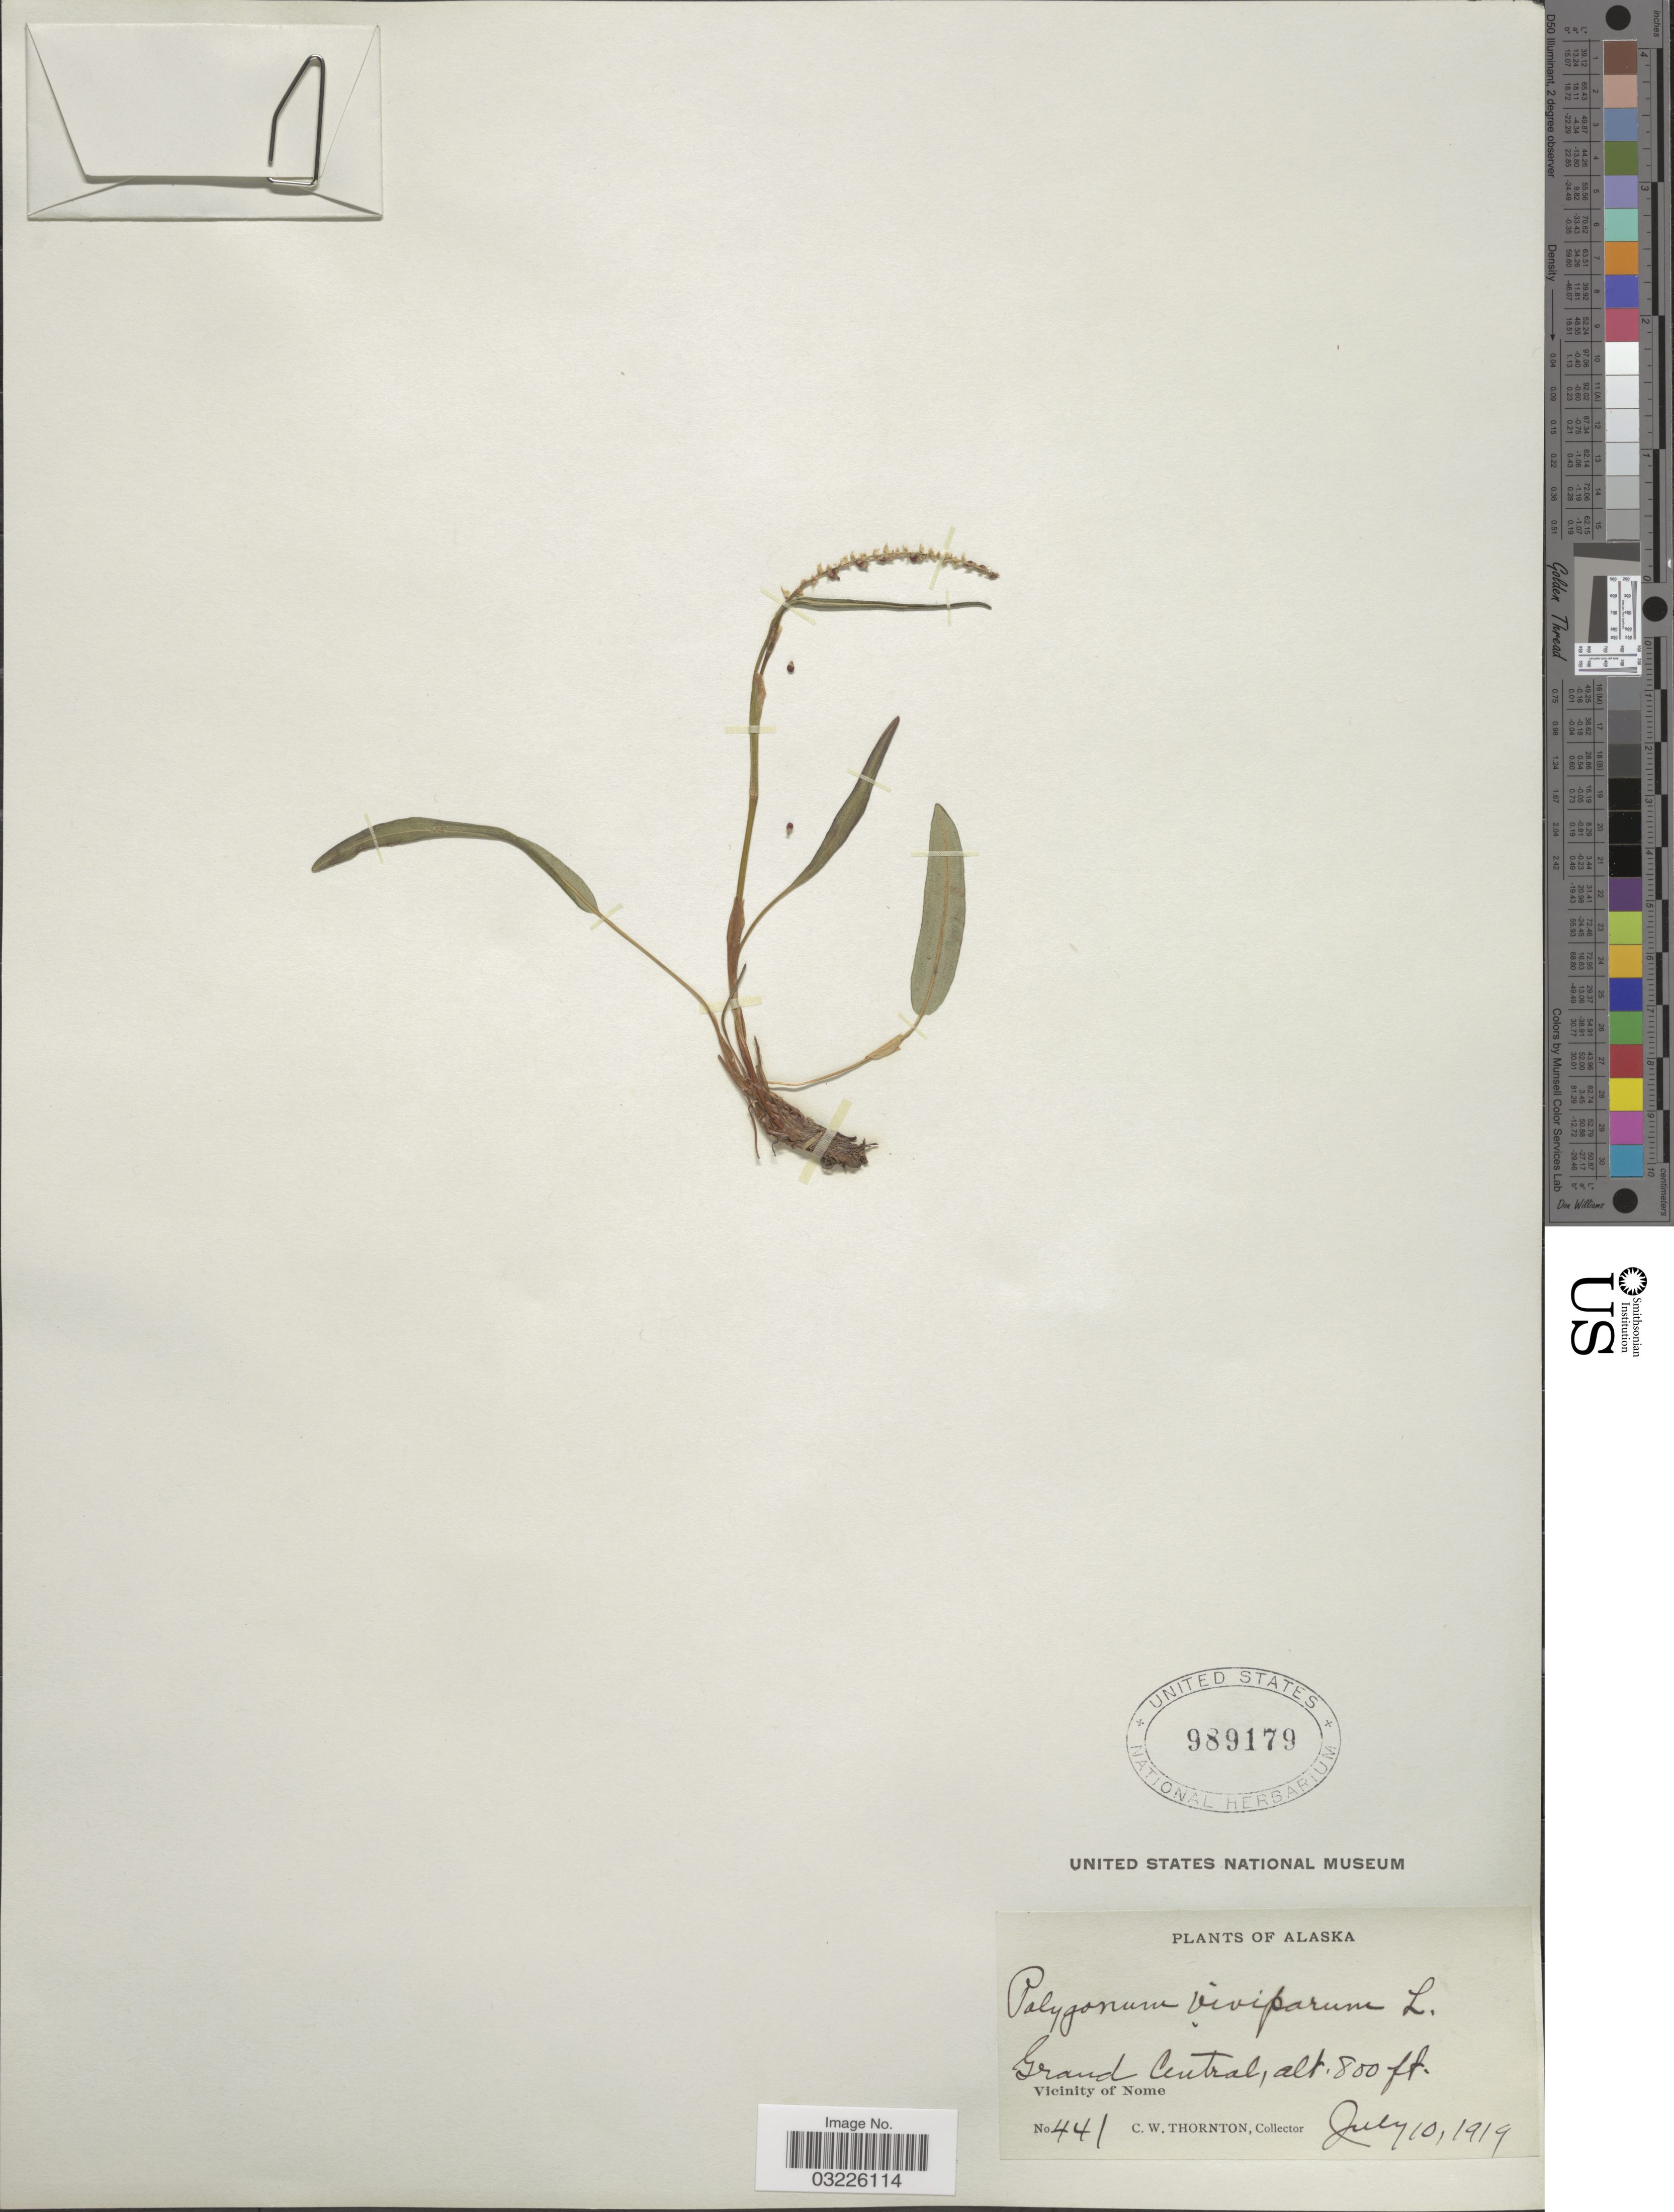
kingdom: Plantae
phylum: Tracheophyta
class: Magnoliopsida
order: Caryophyllales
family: Polygonaceae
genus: Bistorta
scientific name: Bistorta vivipara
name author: (L.) Delarbre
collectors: C. Thornton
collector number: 441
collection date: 1919-07-10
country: United States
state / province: Alaska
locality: Grand Central. Vicinity of Nome.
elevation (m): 244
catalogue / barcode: US 989179